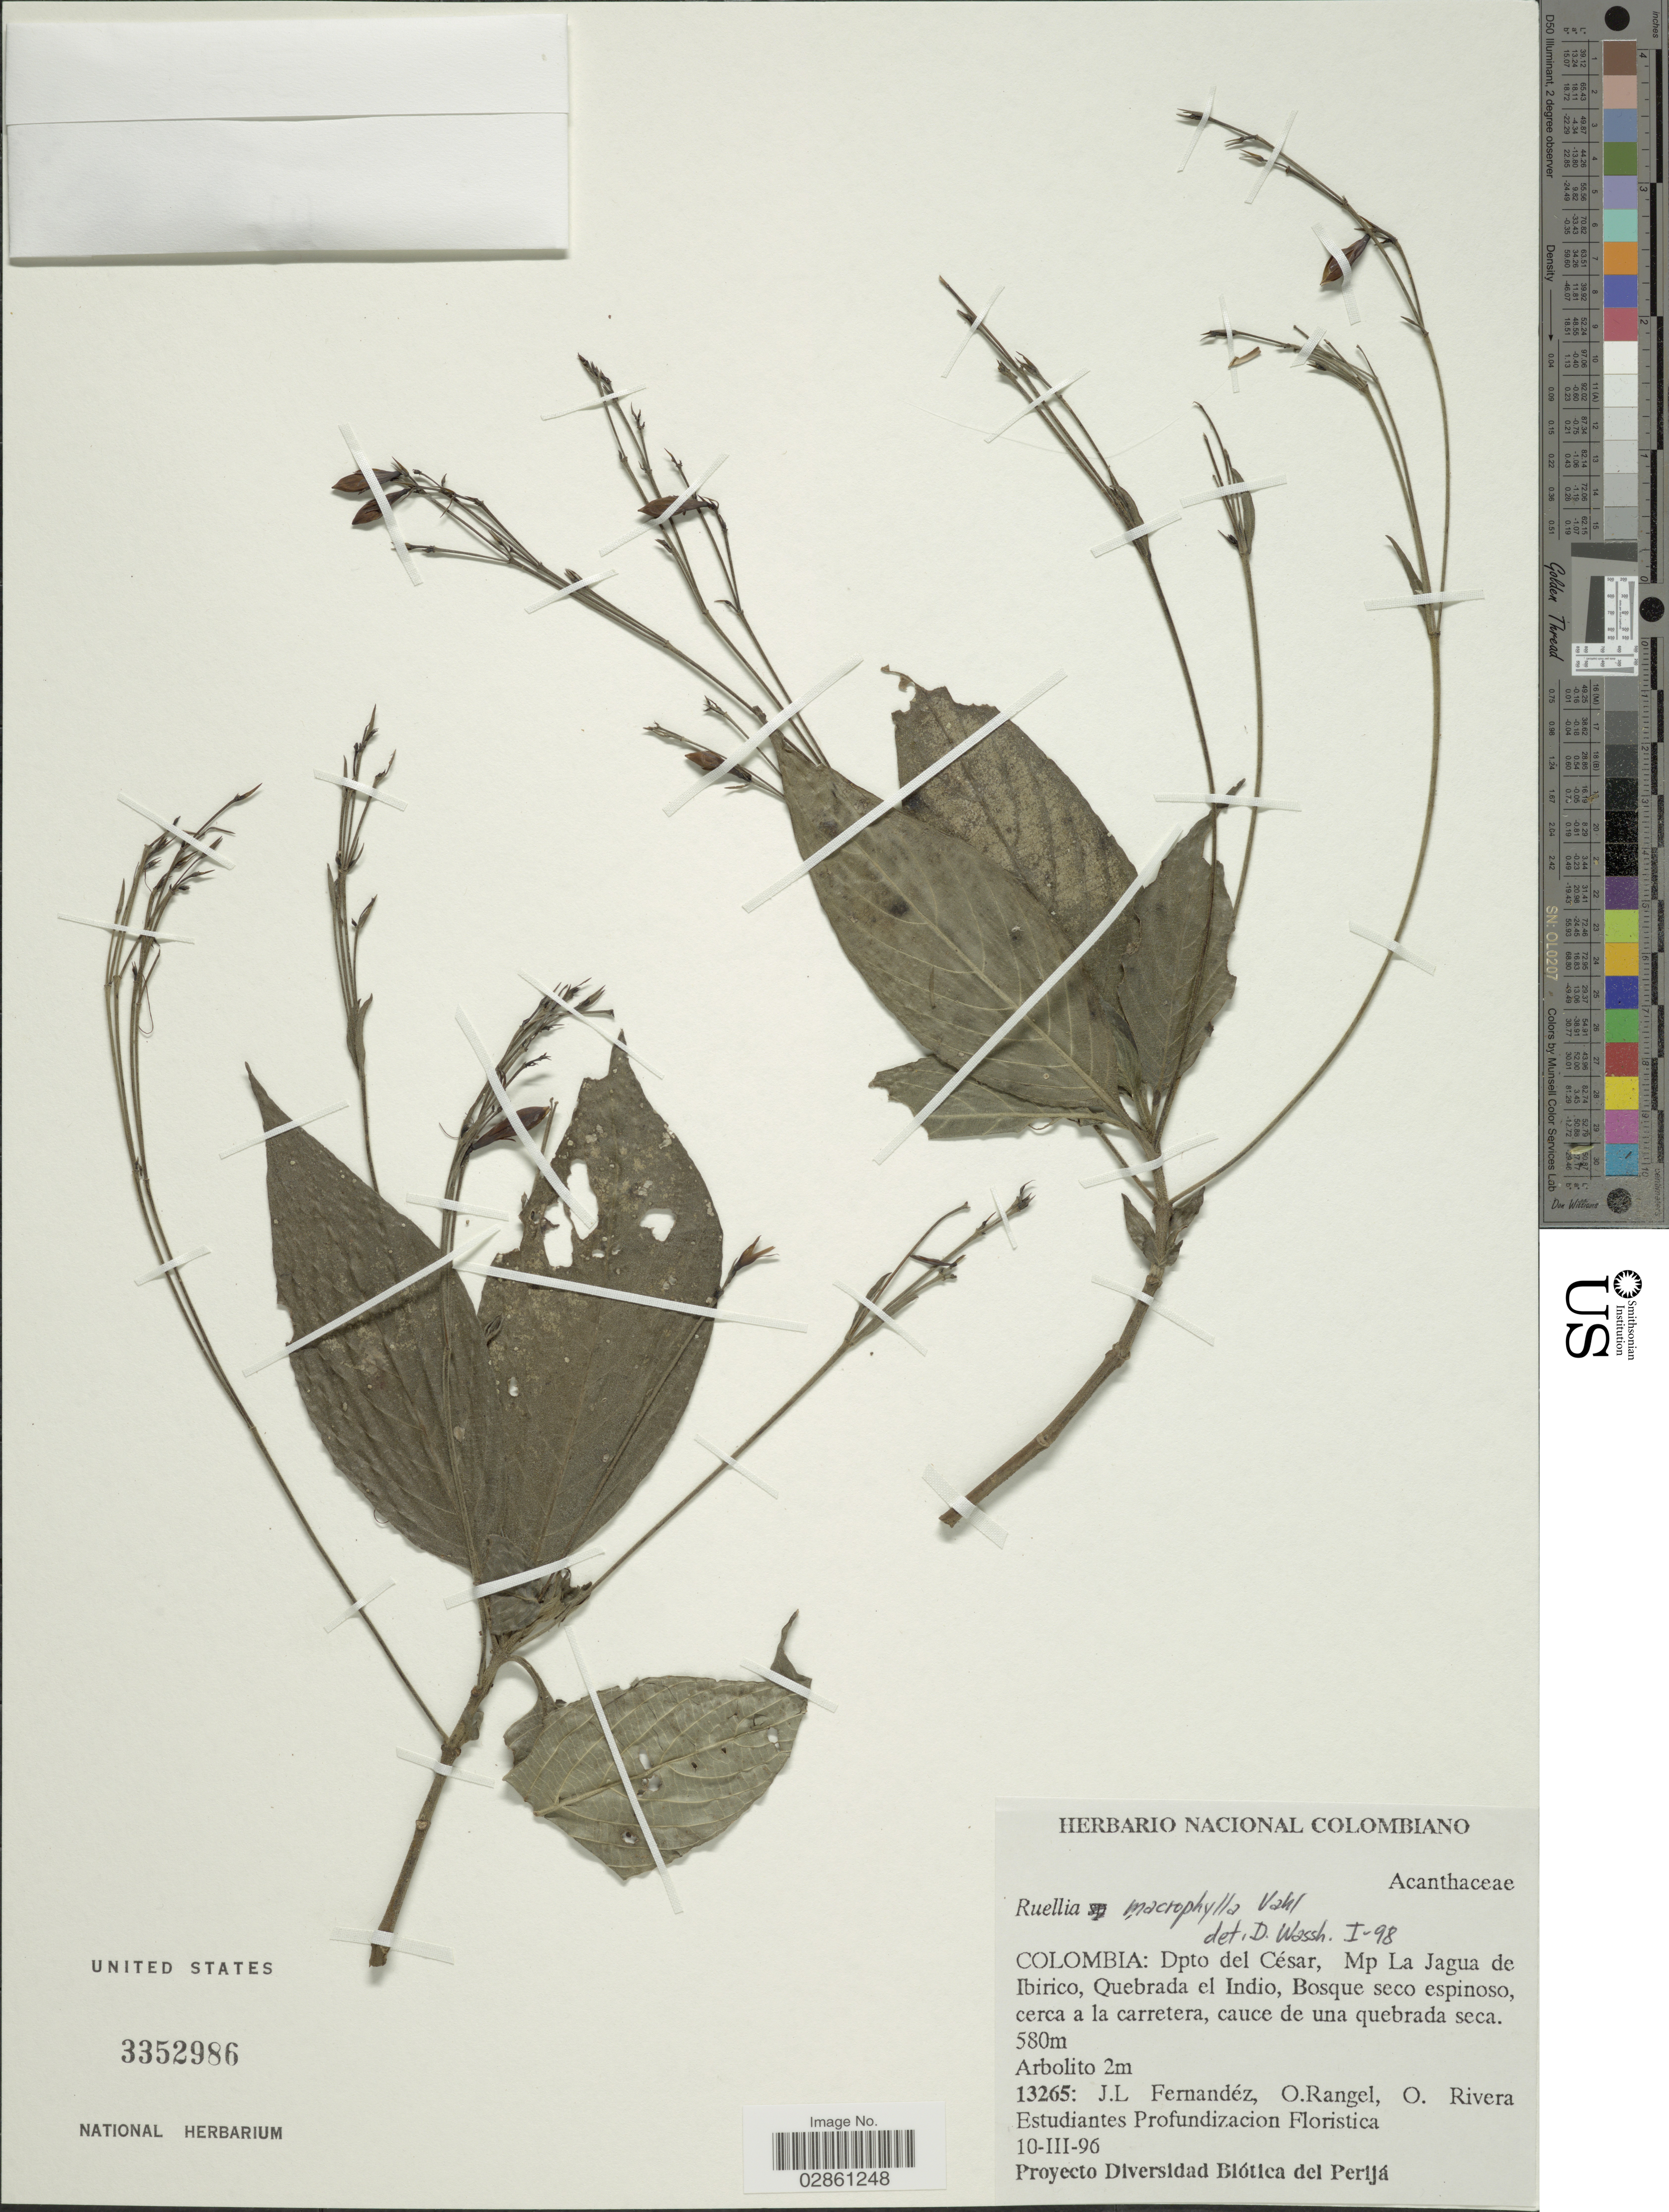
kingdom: Plantae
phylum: Tracheophyta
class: Magnoliopsida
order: Lamiales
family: Acanthaceae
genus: Ruellia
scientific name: Ruellia macrophylla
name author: Vahl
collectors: J. Fernandez, O. Rangel, O. Rivera & et al.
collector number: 13265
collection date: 1996-03-10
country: Colombia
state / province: Cesar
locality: Dpto del César, Mp La Jagua de Ibirico, Quebrada el Indio.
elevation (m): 580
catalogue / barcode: US 3352986